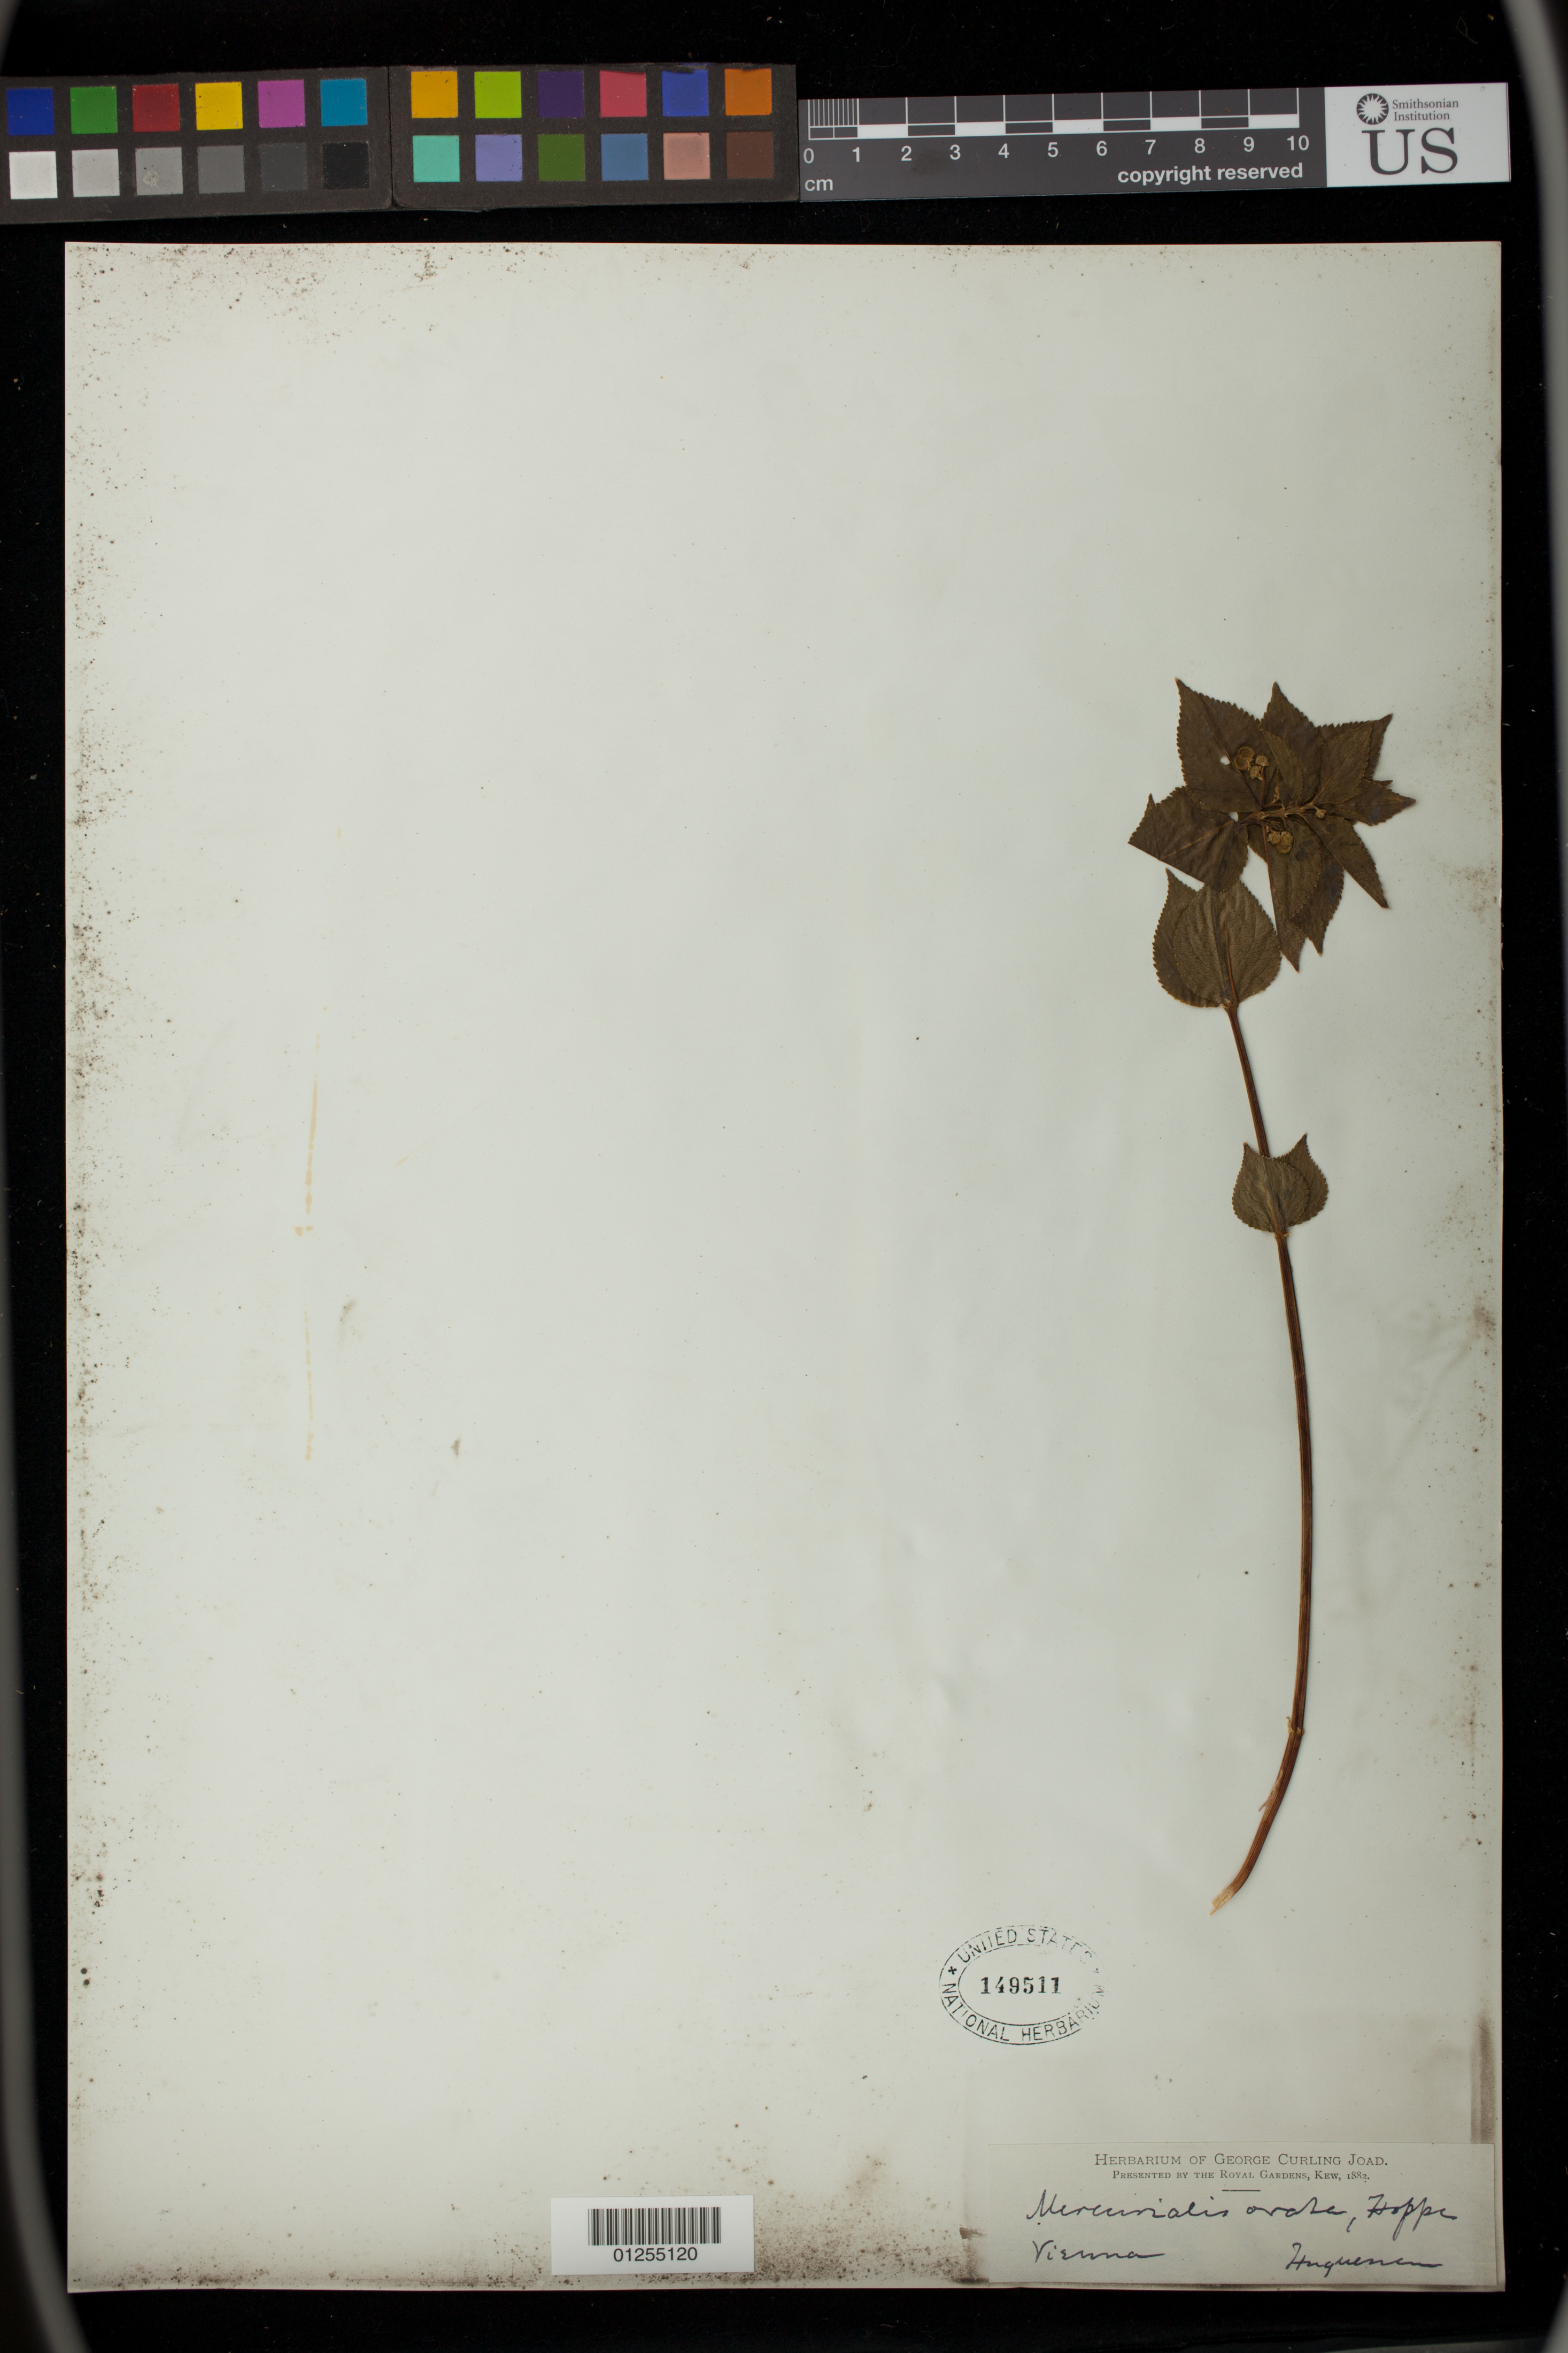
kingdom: Plantae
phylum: Tracheophyta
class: Magnoliopsida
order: Malpighiales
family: Euphorbiaceae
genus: Mercurialis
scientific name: Mercurialis ovata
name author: Sternb. & Hoppe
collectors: -. Huguenem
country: Austria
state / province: Wien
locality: Vienna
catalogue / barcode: US 149511